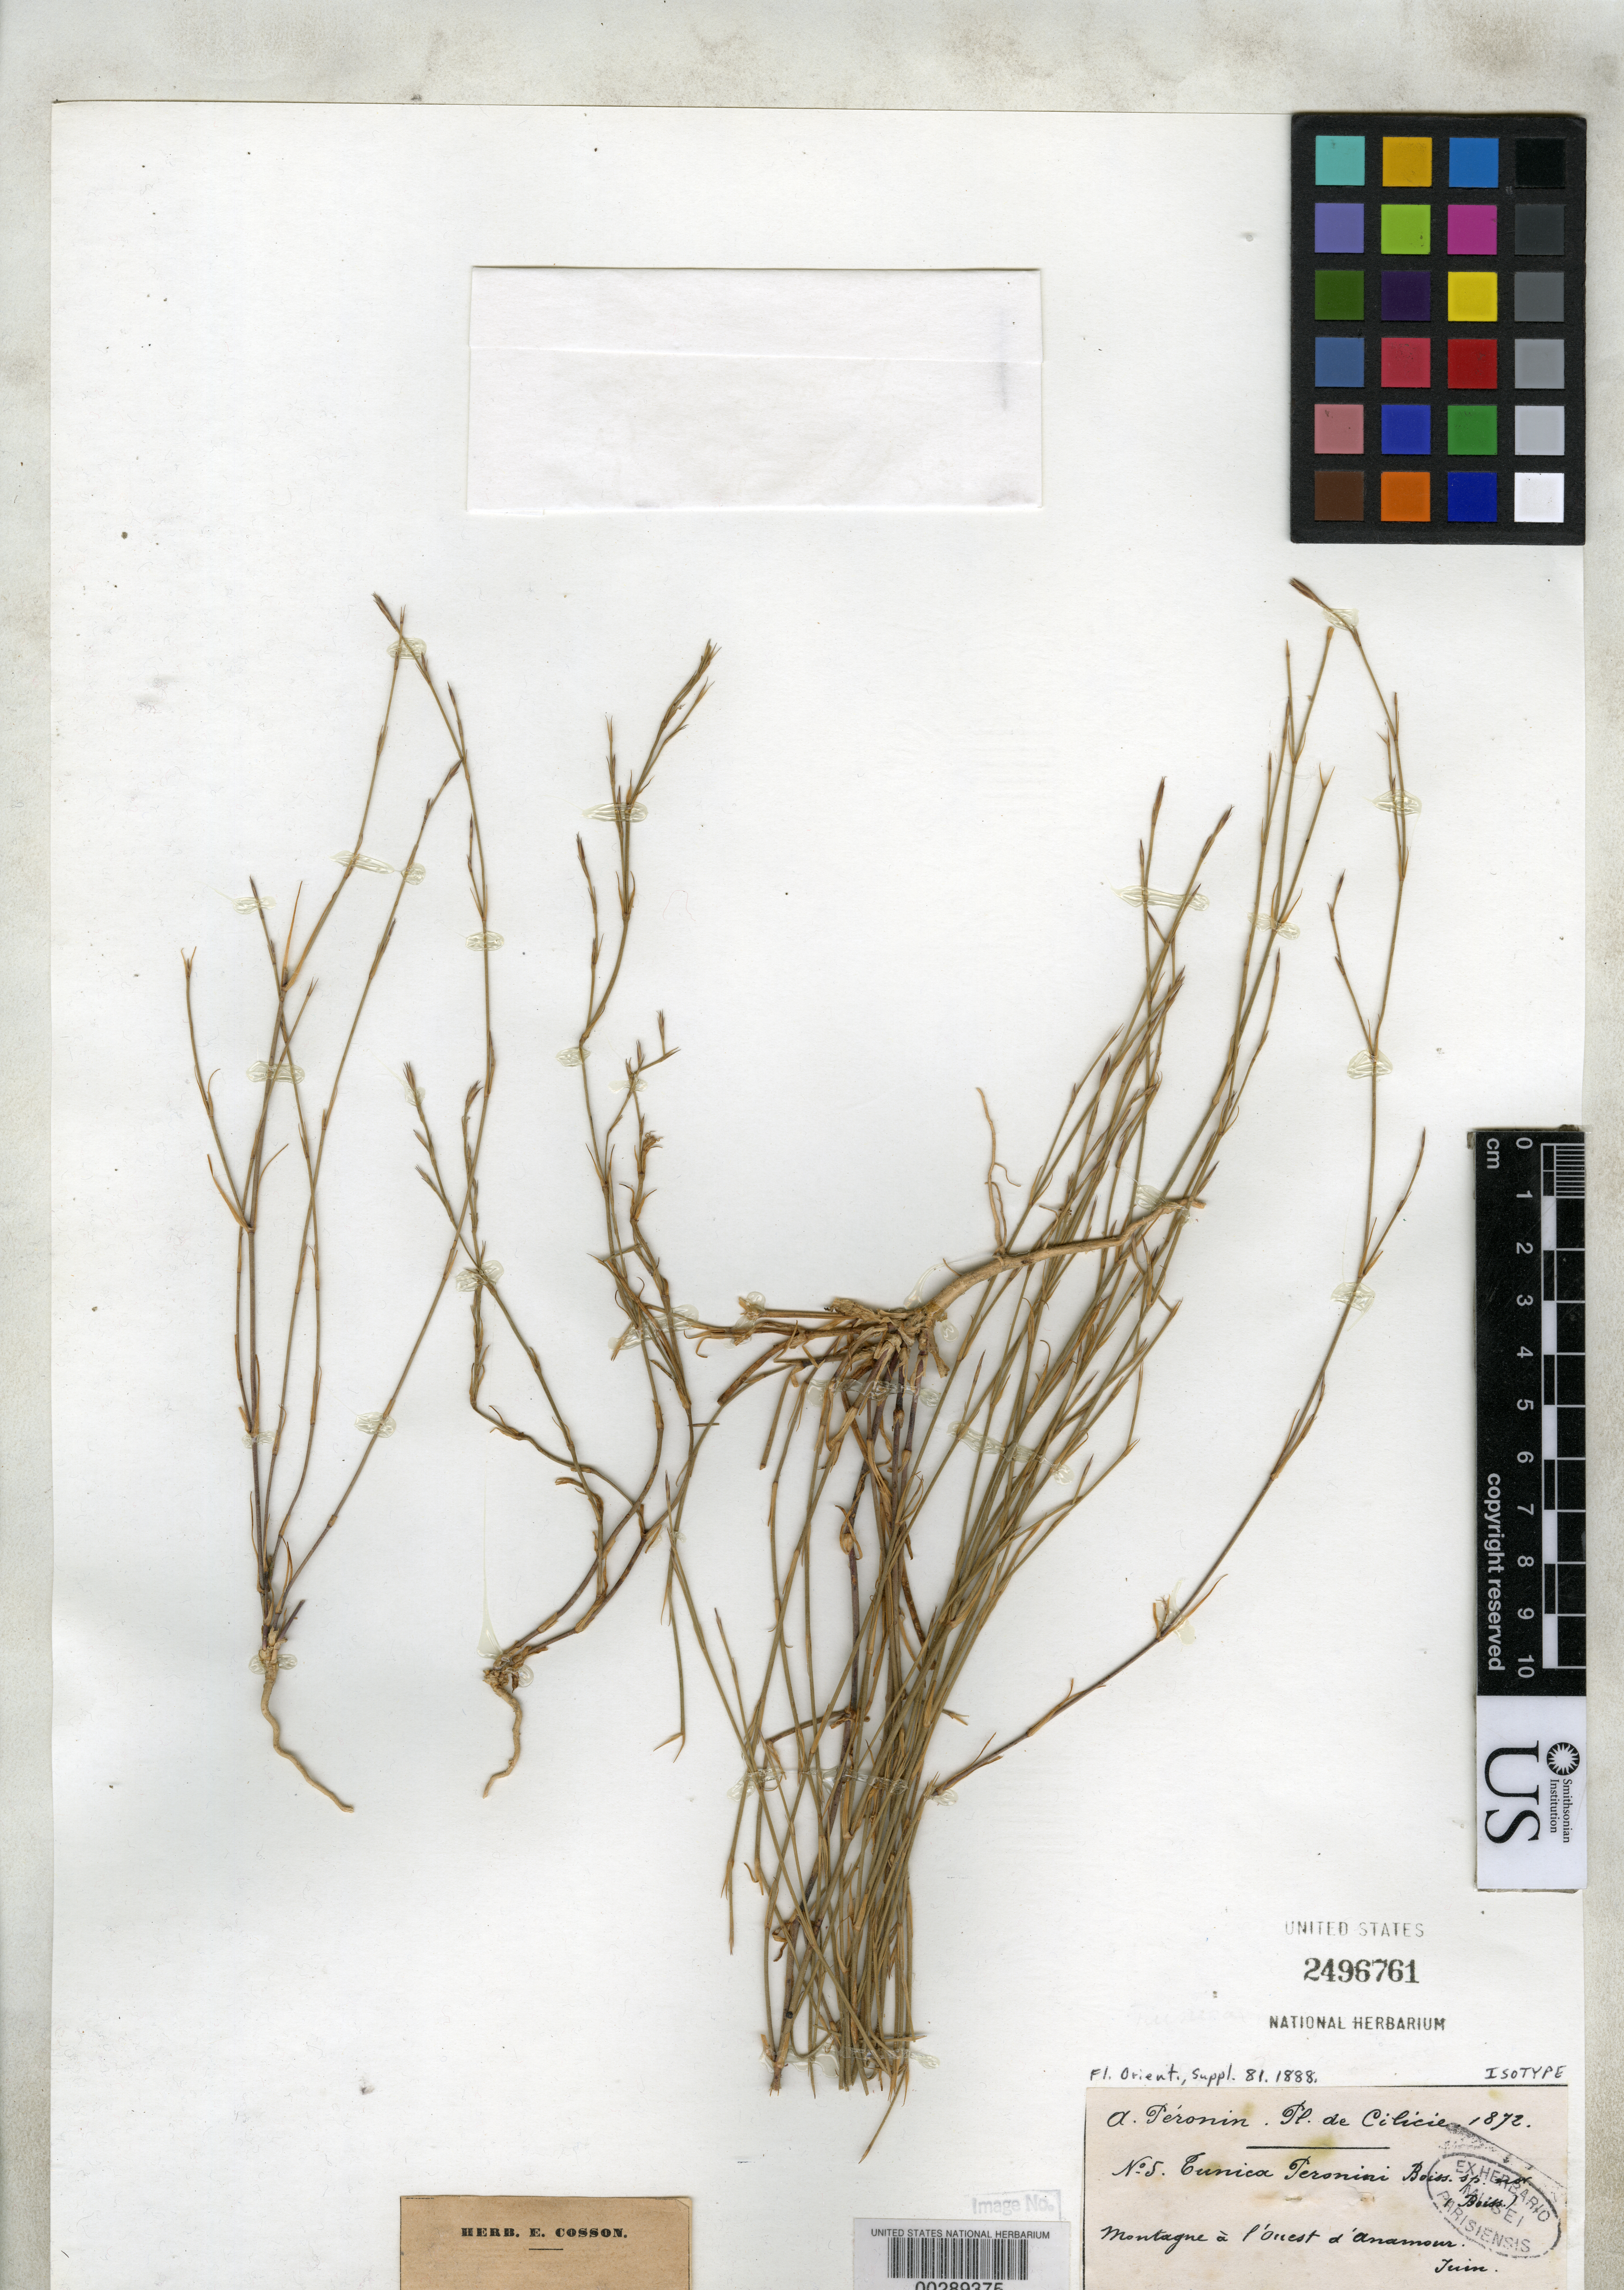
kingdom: Plantae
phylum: Tracheophyta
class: Magnoliopsida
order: Caryophyllales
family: Caryophyllaceae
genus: Tunica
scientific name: Tunica peronini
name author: Boiss.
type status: Isotype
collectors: A. Péronin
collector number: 5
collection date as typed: Jun 1872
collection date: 1872-06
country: Turkey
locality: Cilicia, montagne a l'ouest d 'Anamour.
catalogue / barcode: US 2496761